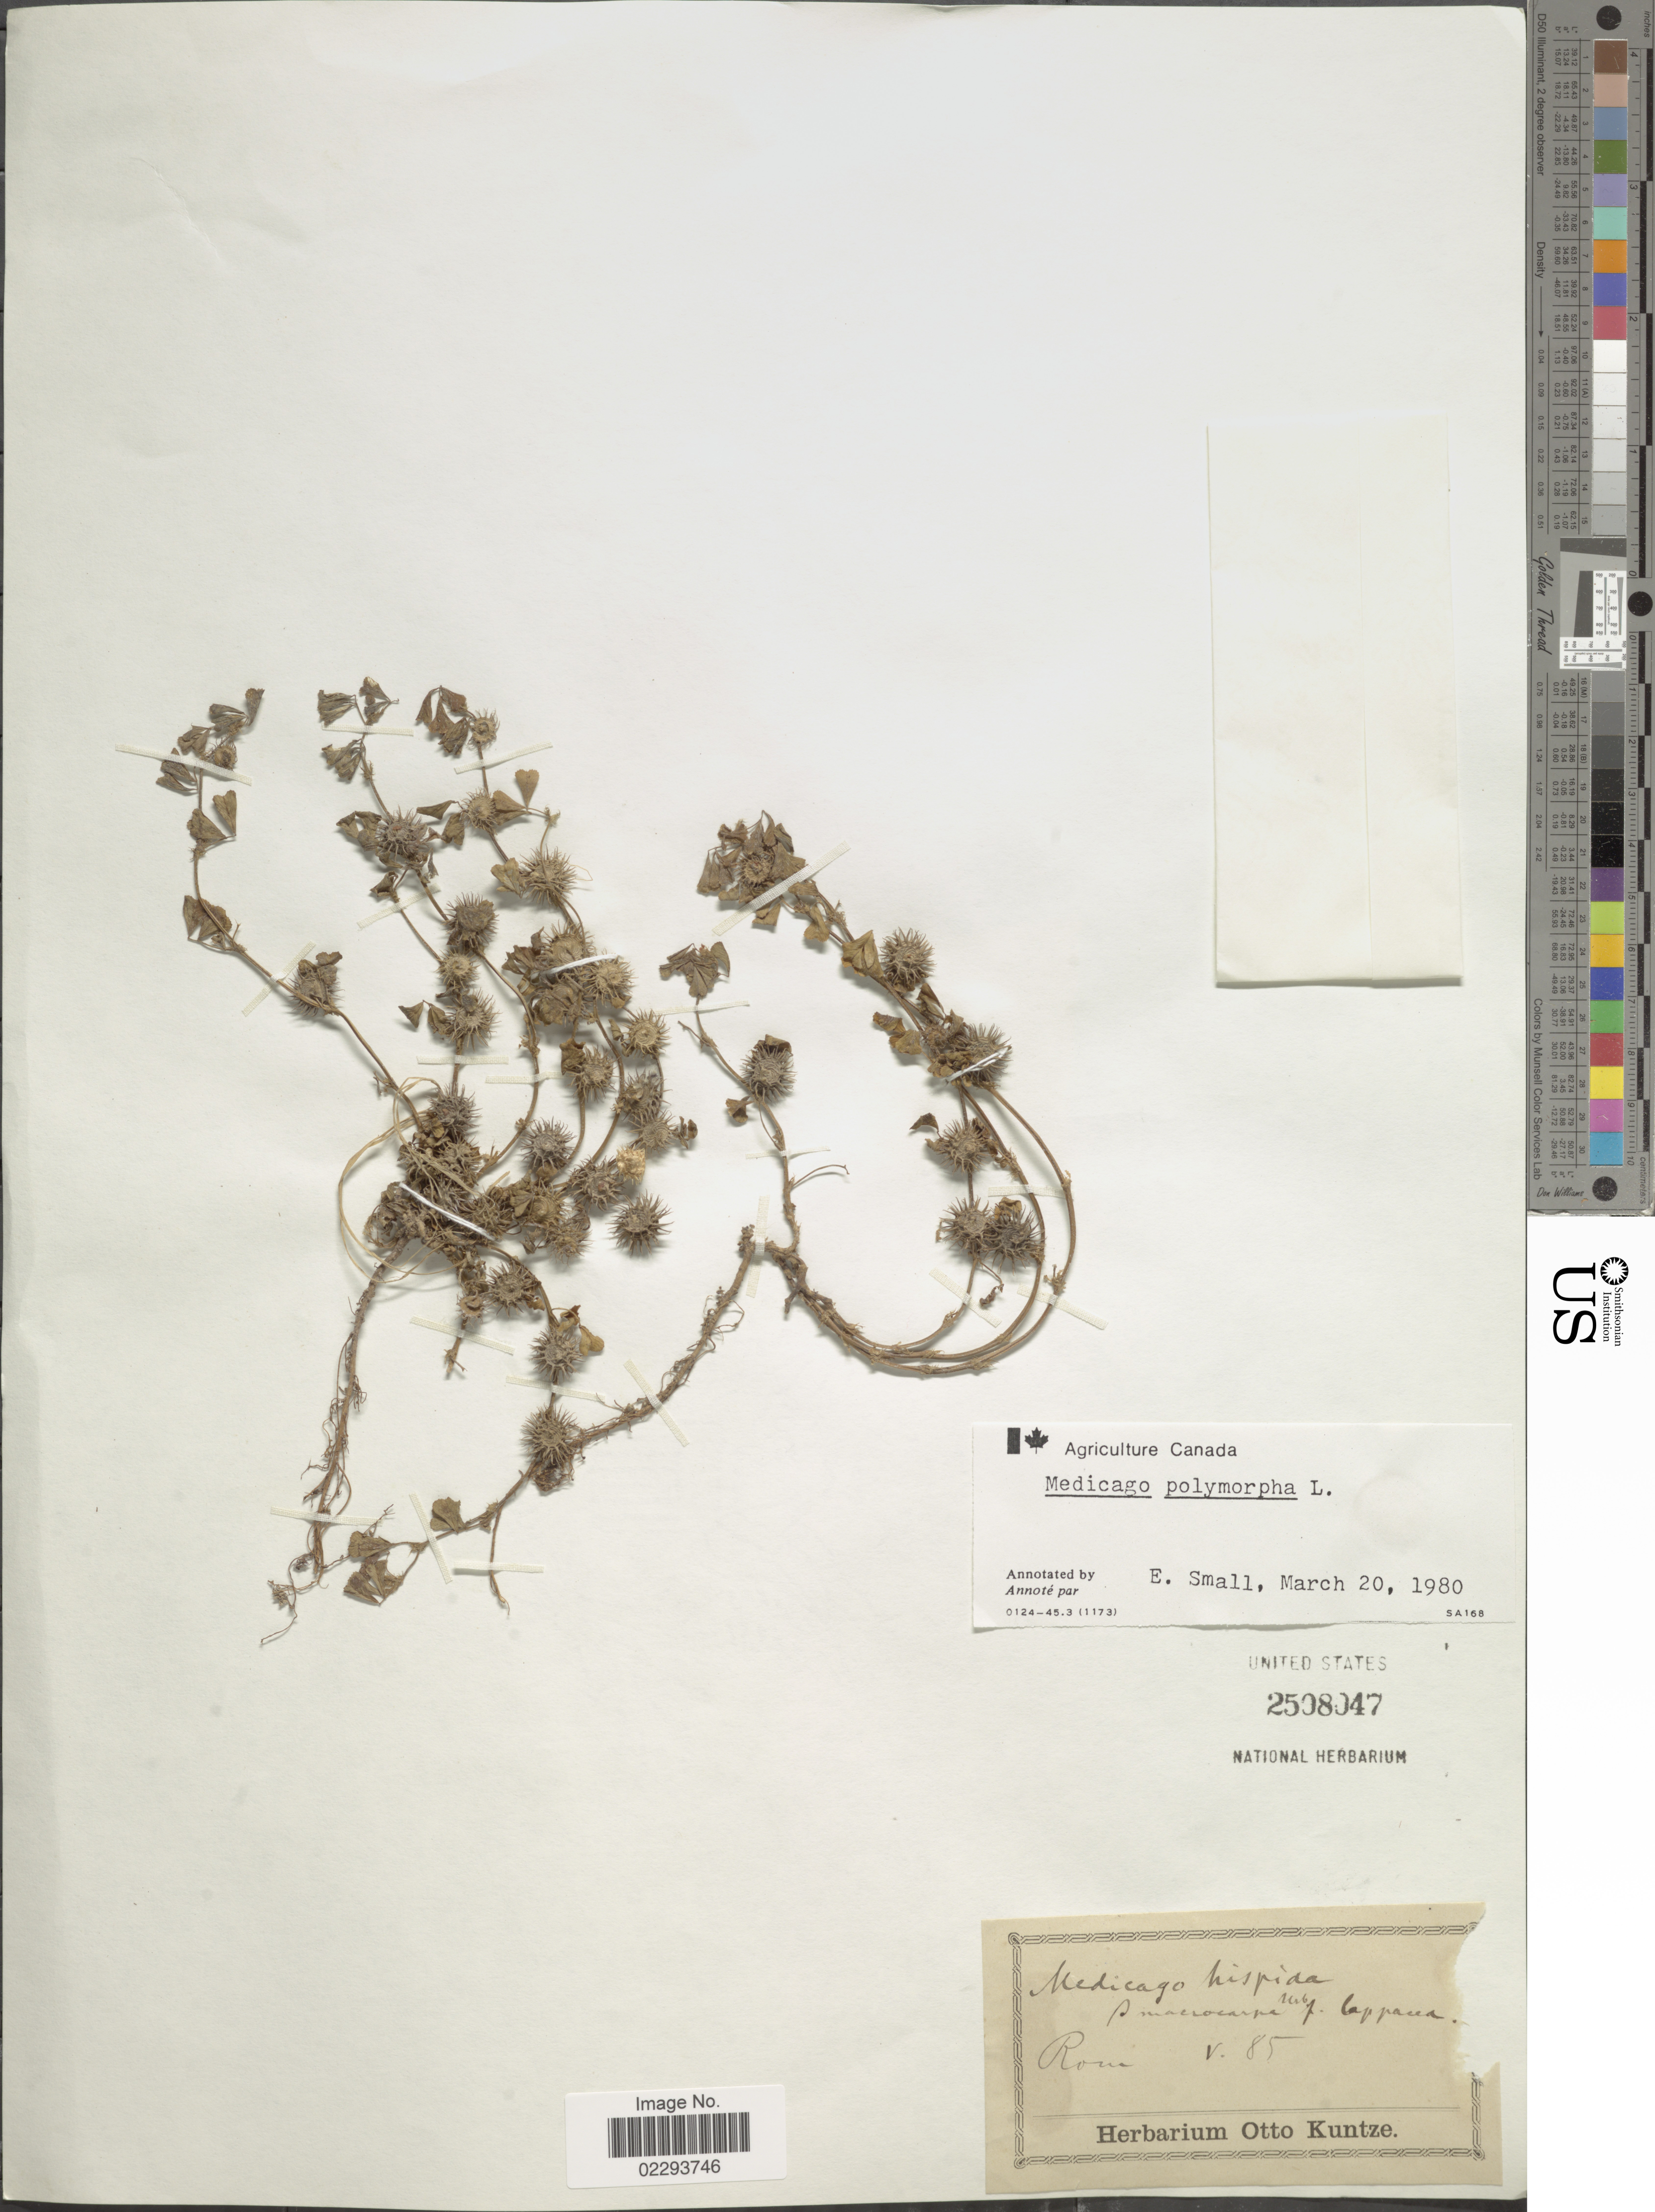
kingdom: Plantae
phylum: Tracheophyta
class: Magnoliopsida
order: Fabales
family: Fabaceae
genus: Medicago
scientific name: Medicago polymorpha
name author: L.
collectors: ex herb. Otto Kuntze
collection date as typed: Transcribed d/m/y: /5/85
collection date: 1885-05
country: Italy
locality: Rome [interpreted].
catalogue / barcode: US 2508047